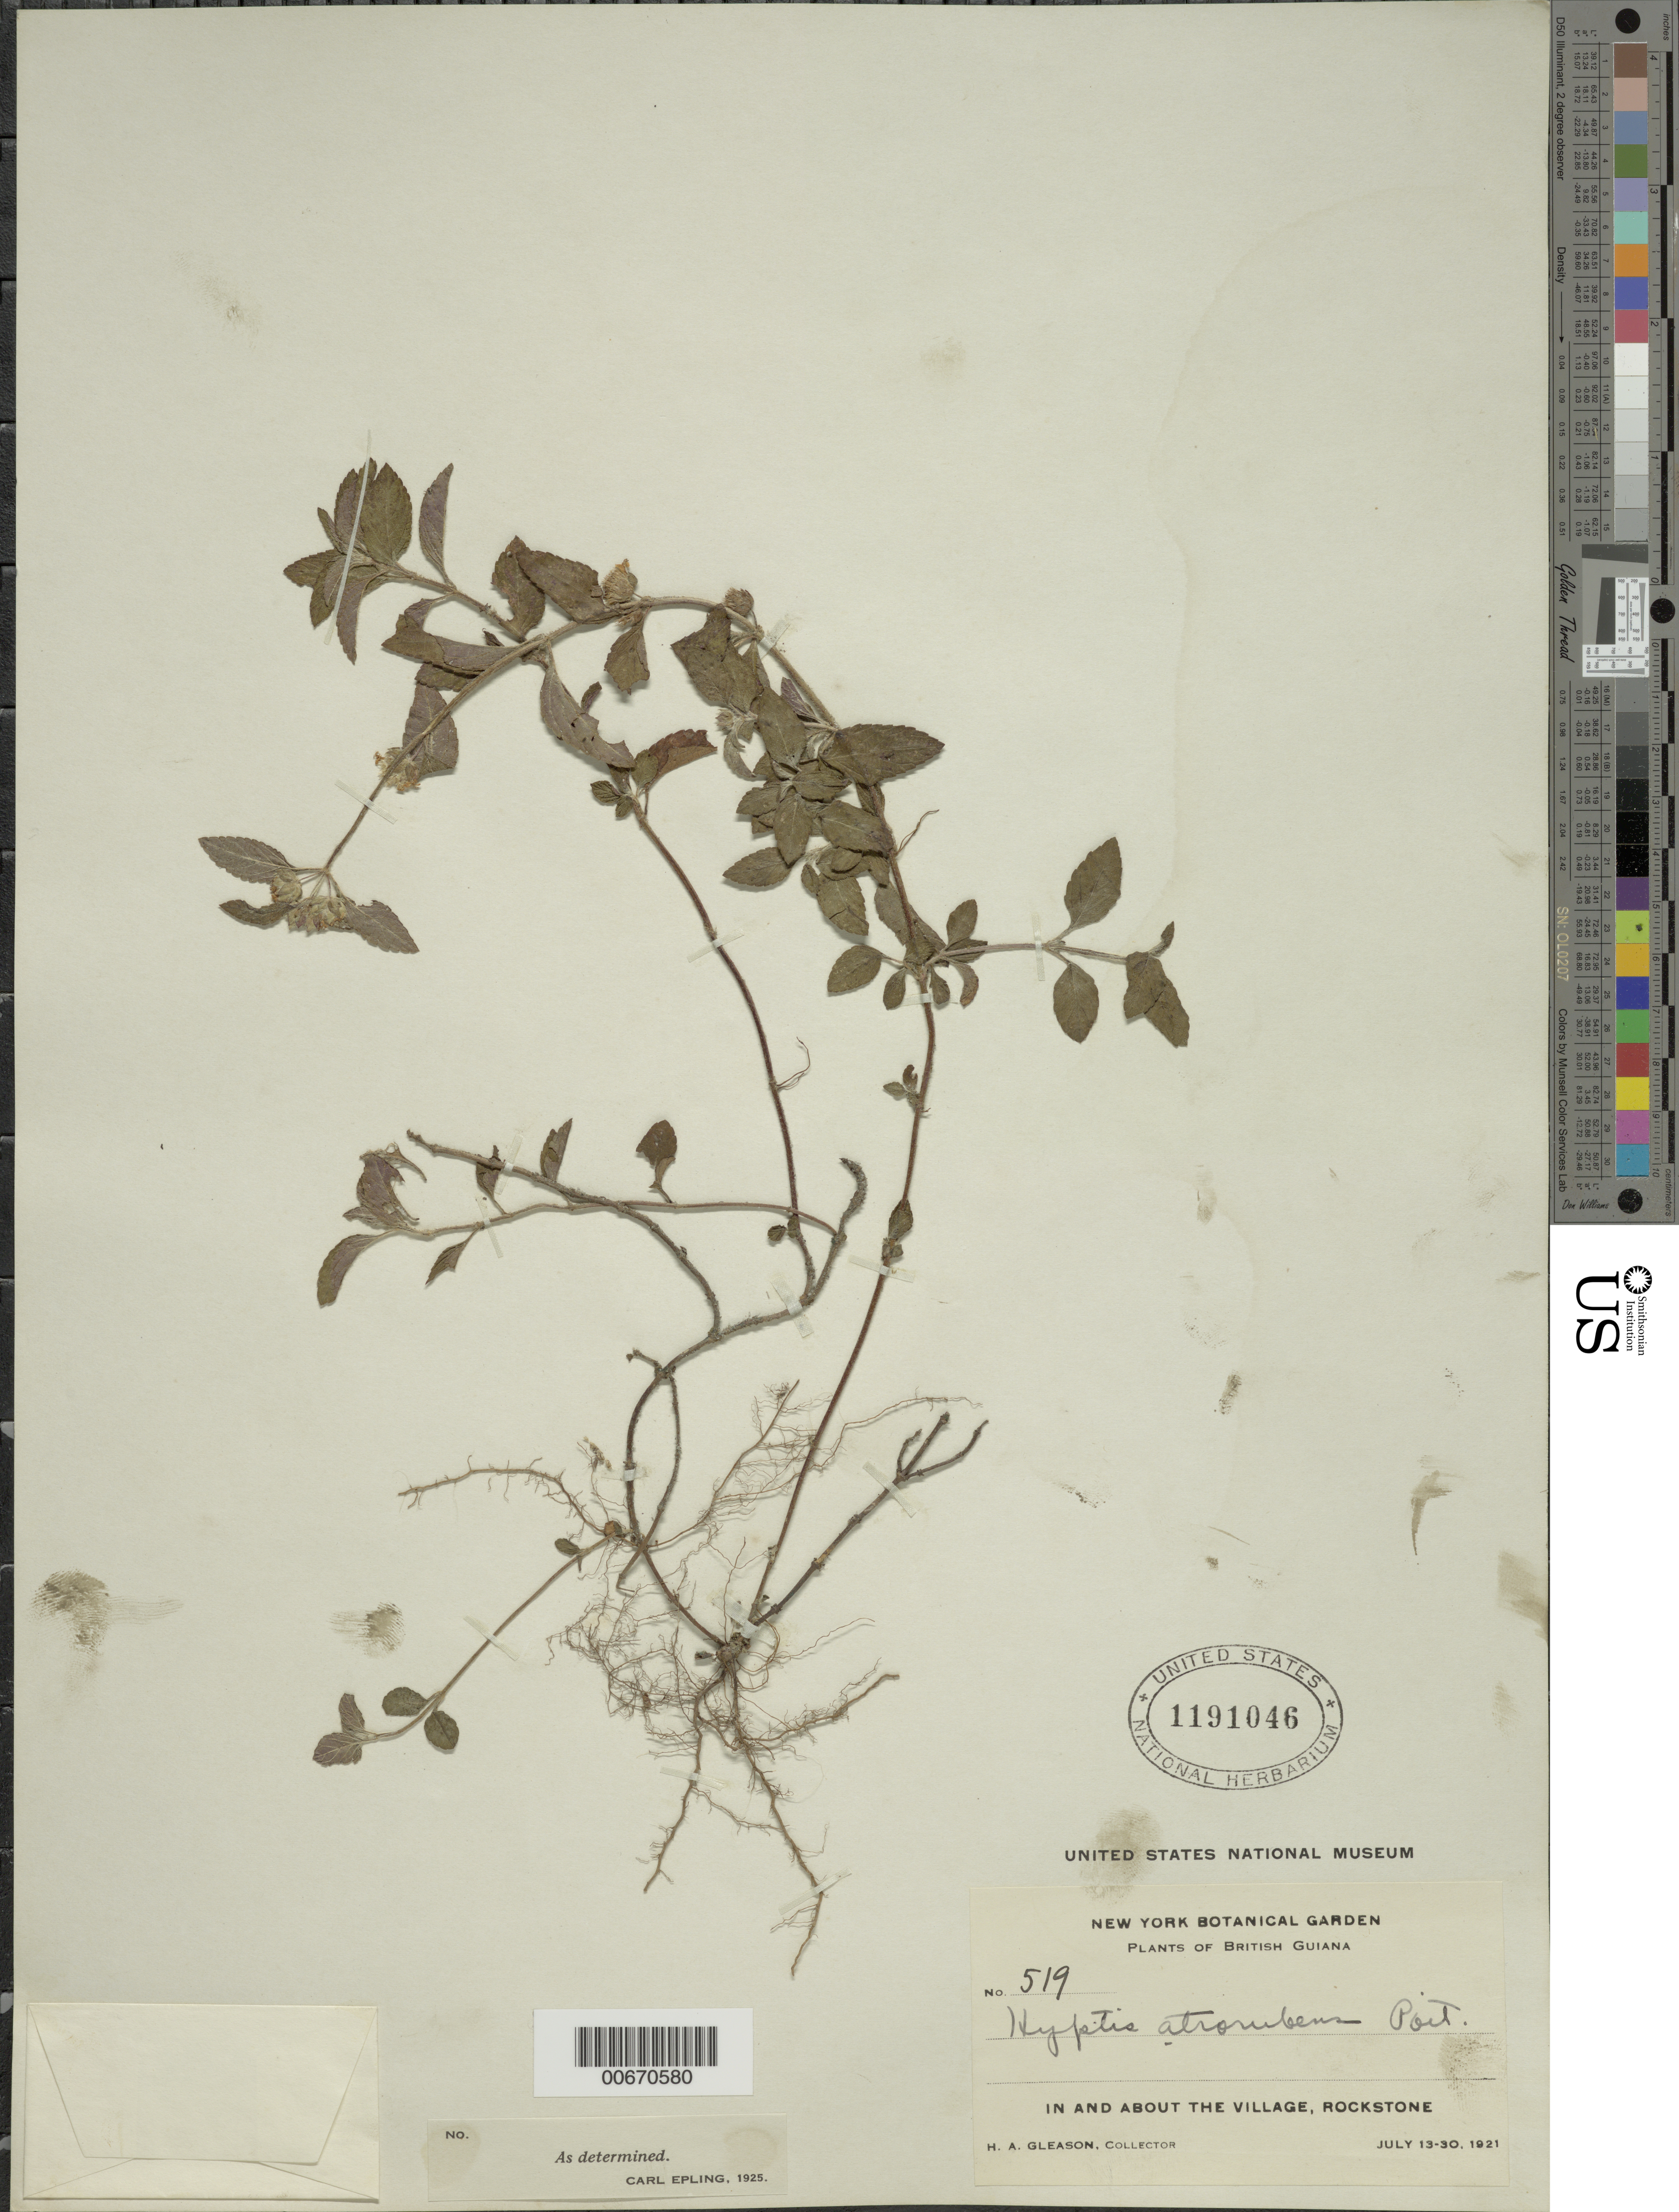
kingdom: Plantae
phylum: Tracheophyta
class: Magnoliopsida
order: Lamiales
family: Lamiaceae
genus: Hyptis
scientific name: Hyptis atrorubens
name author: Poit.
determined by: Epling, C. C.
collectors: H. A. Gleason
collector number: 519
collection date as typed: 13-Jul-21 to 30-Jul-21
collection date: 1921-07-13/1921-07-30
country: Guyana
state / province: U. Demerara-Berbice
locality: Rockstone, in and about the village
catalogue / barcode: US 1191046